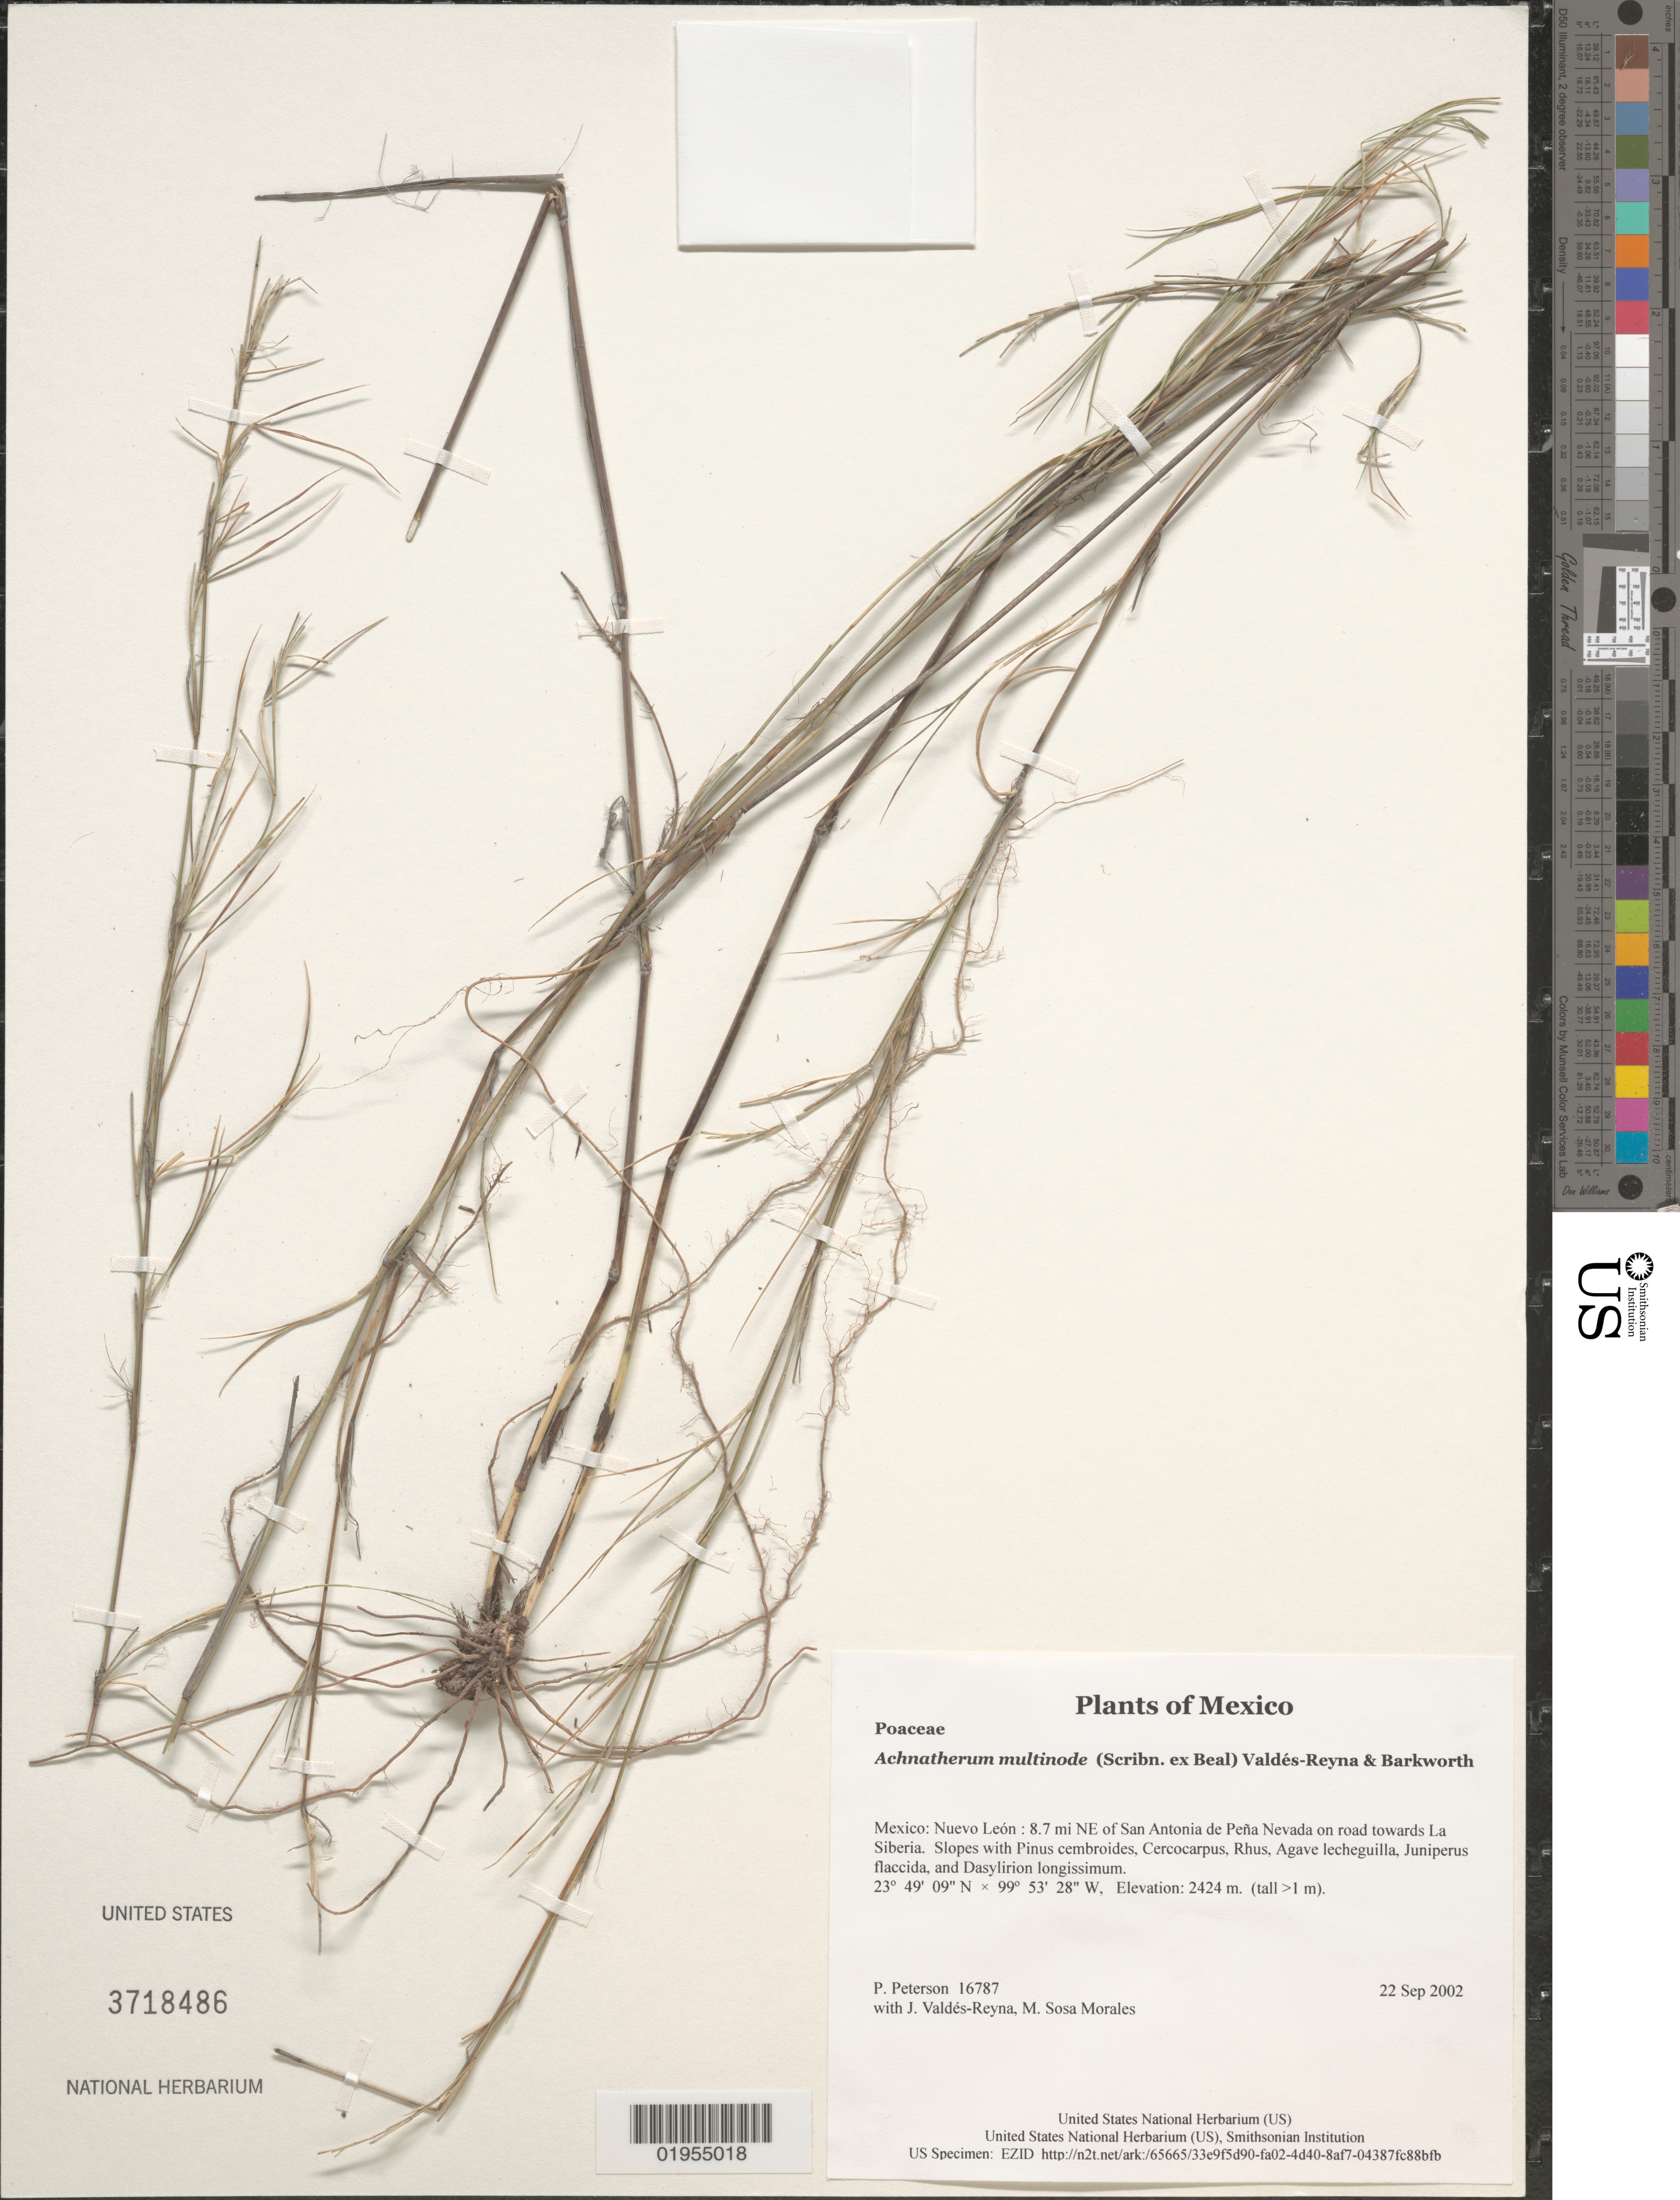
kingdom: Plantae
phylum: Tracheophyta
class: Liliopsida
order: Poales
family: Poaceae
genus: Achnatherum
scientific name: Achnatherum multinode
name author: (Scribn. ex W.J. Beal) Valdés-Reyna & Barkworth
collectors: P. M. Peterson, J. Valdés-Reyna & M. Sosa Morales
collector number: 16787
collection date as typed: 22 Sep 2002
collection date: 2002-09-22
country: Mexico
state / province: Nuevo León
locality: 8.7 mi NE of San Antonia de Peña Nevada on road towards La Siberia. Slopes with Pinus cembroides, Cercocarpus, Rhus, Agave lecheguilla, Juniperus flaccida, and Dasylirion longissimum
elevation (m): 2424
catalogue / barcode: US 3718486